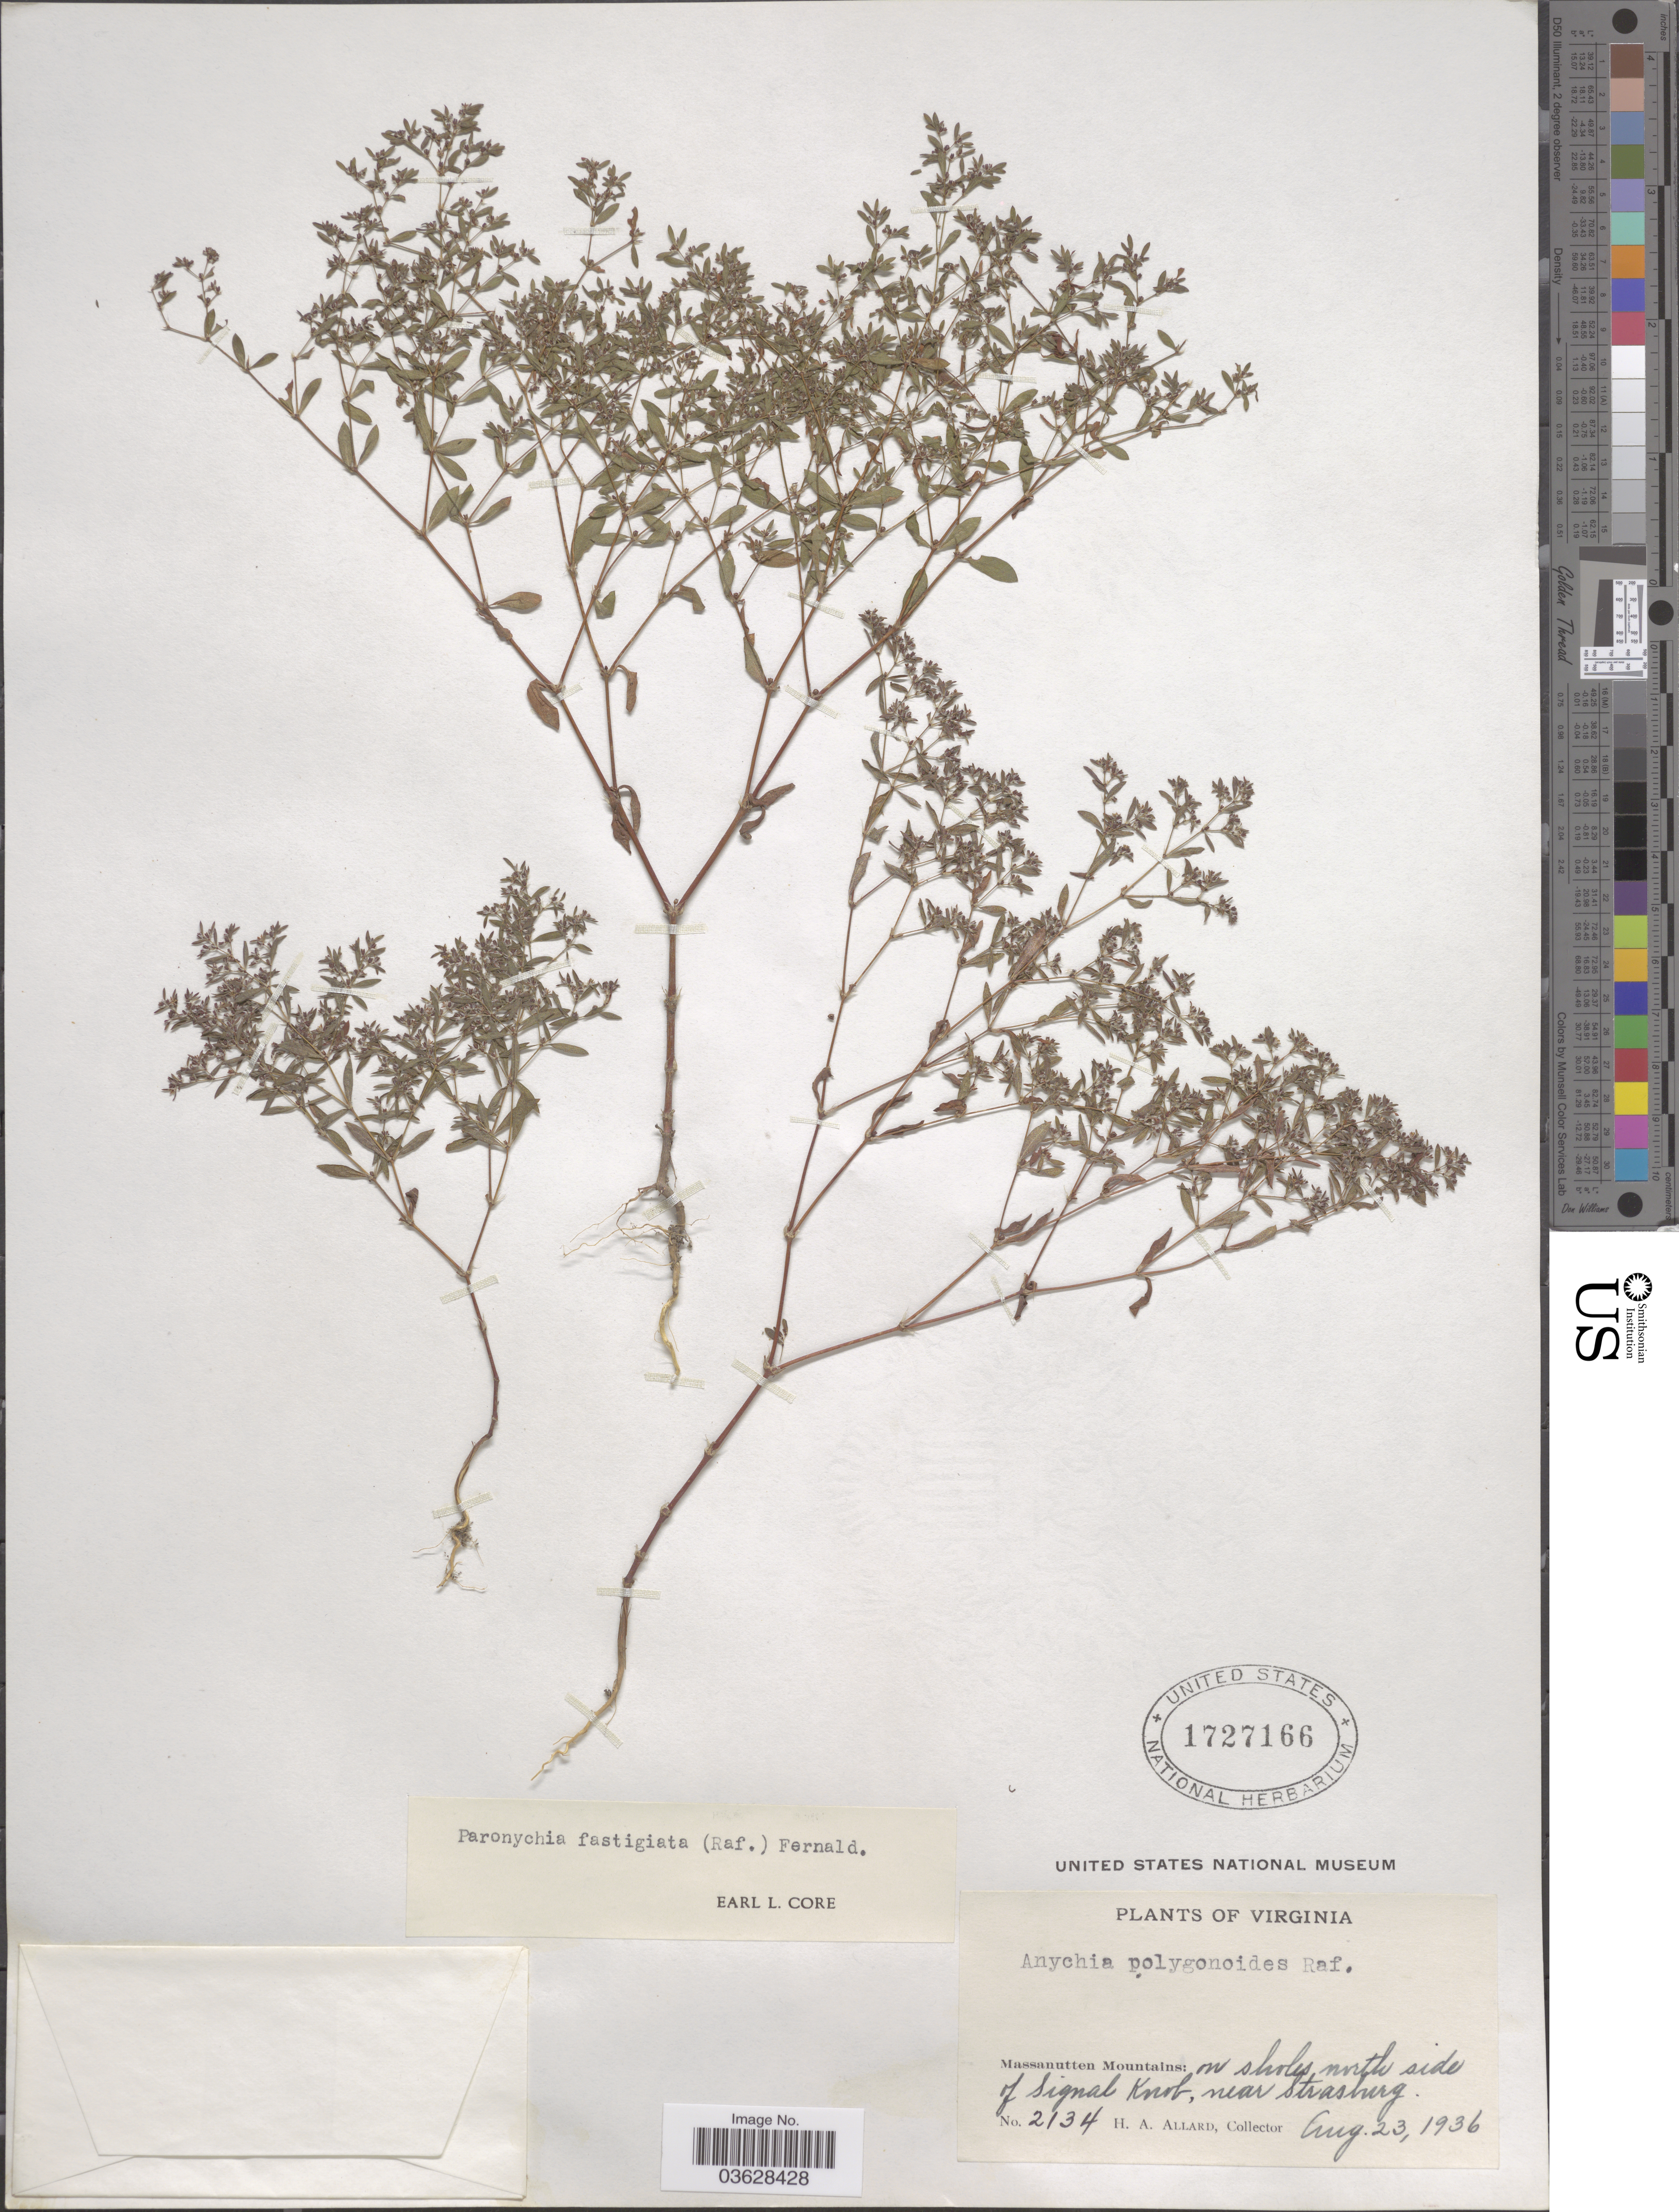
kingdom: Plantae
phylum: Tracheophyta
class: Magnoliopsida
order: Caryophyllales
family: Caryophyllaceae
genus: Paronychia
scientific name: Paronychia fastigiata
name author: (Raf.) Fernald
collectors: H. A. Allard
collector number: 2134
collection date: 1936-08-23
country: United States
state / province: Virginia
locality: Massanutten Mountains: on shales north side of Signal Knob, near Strasburg.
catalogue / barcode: US 1727166